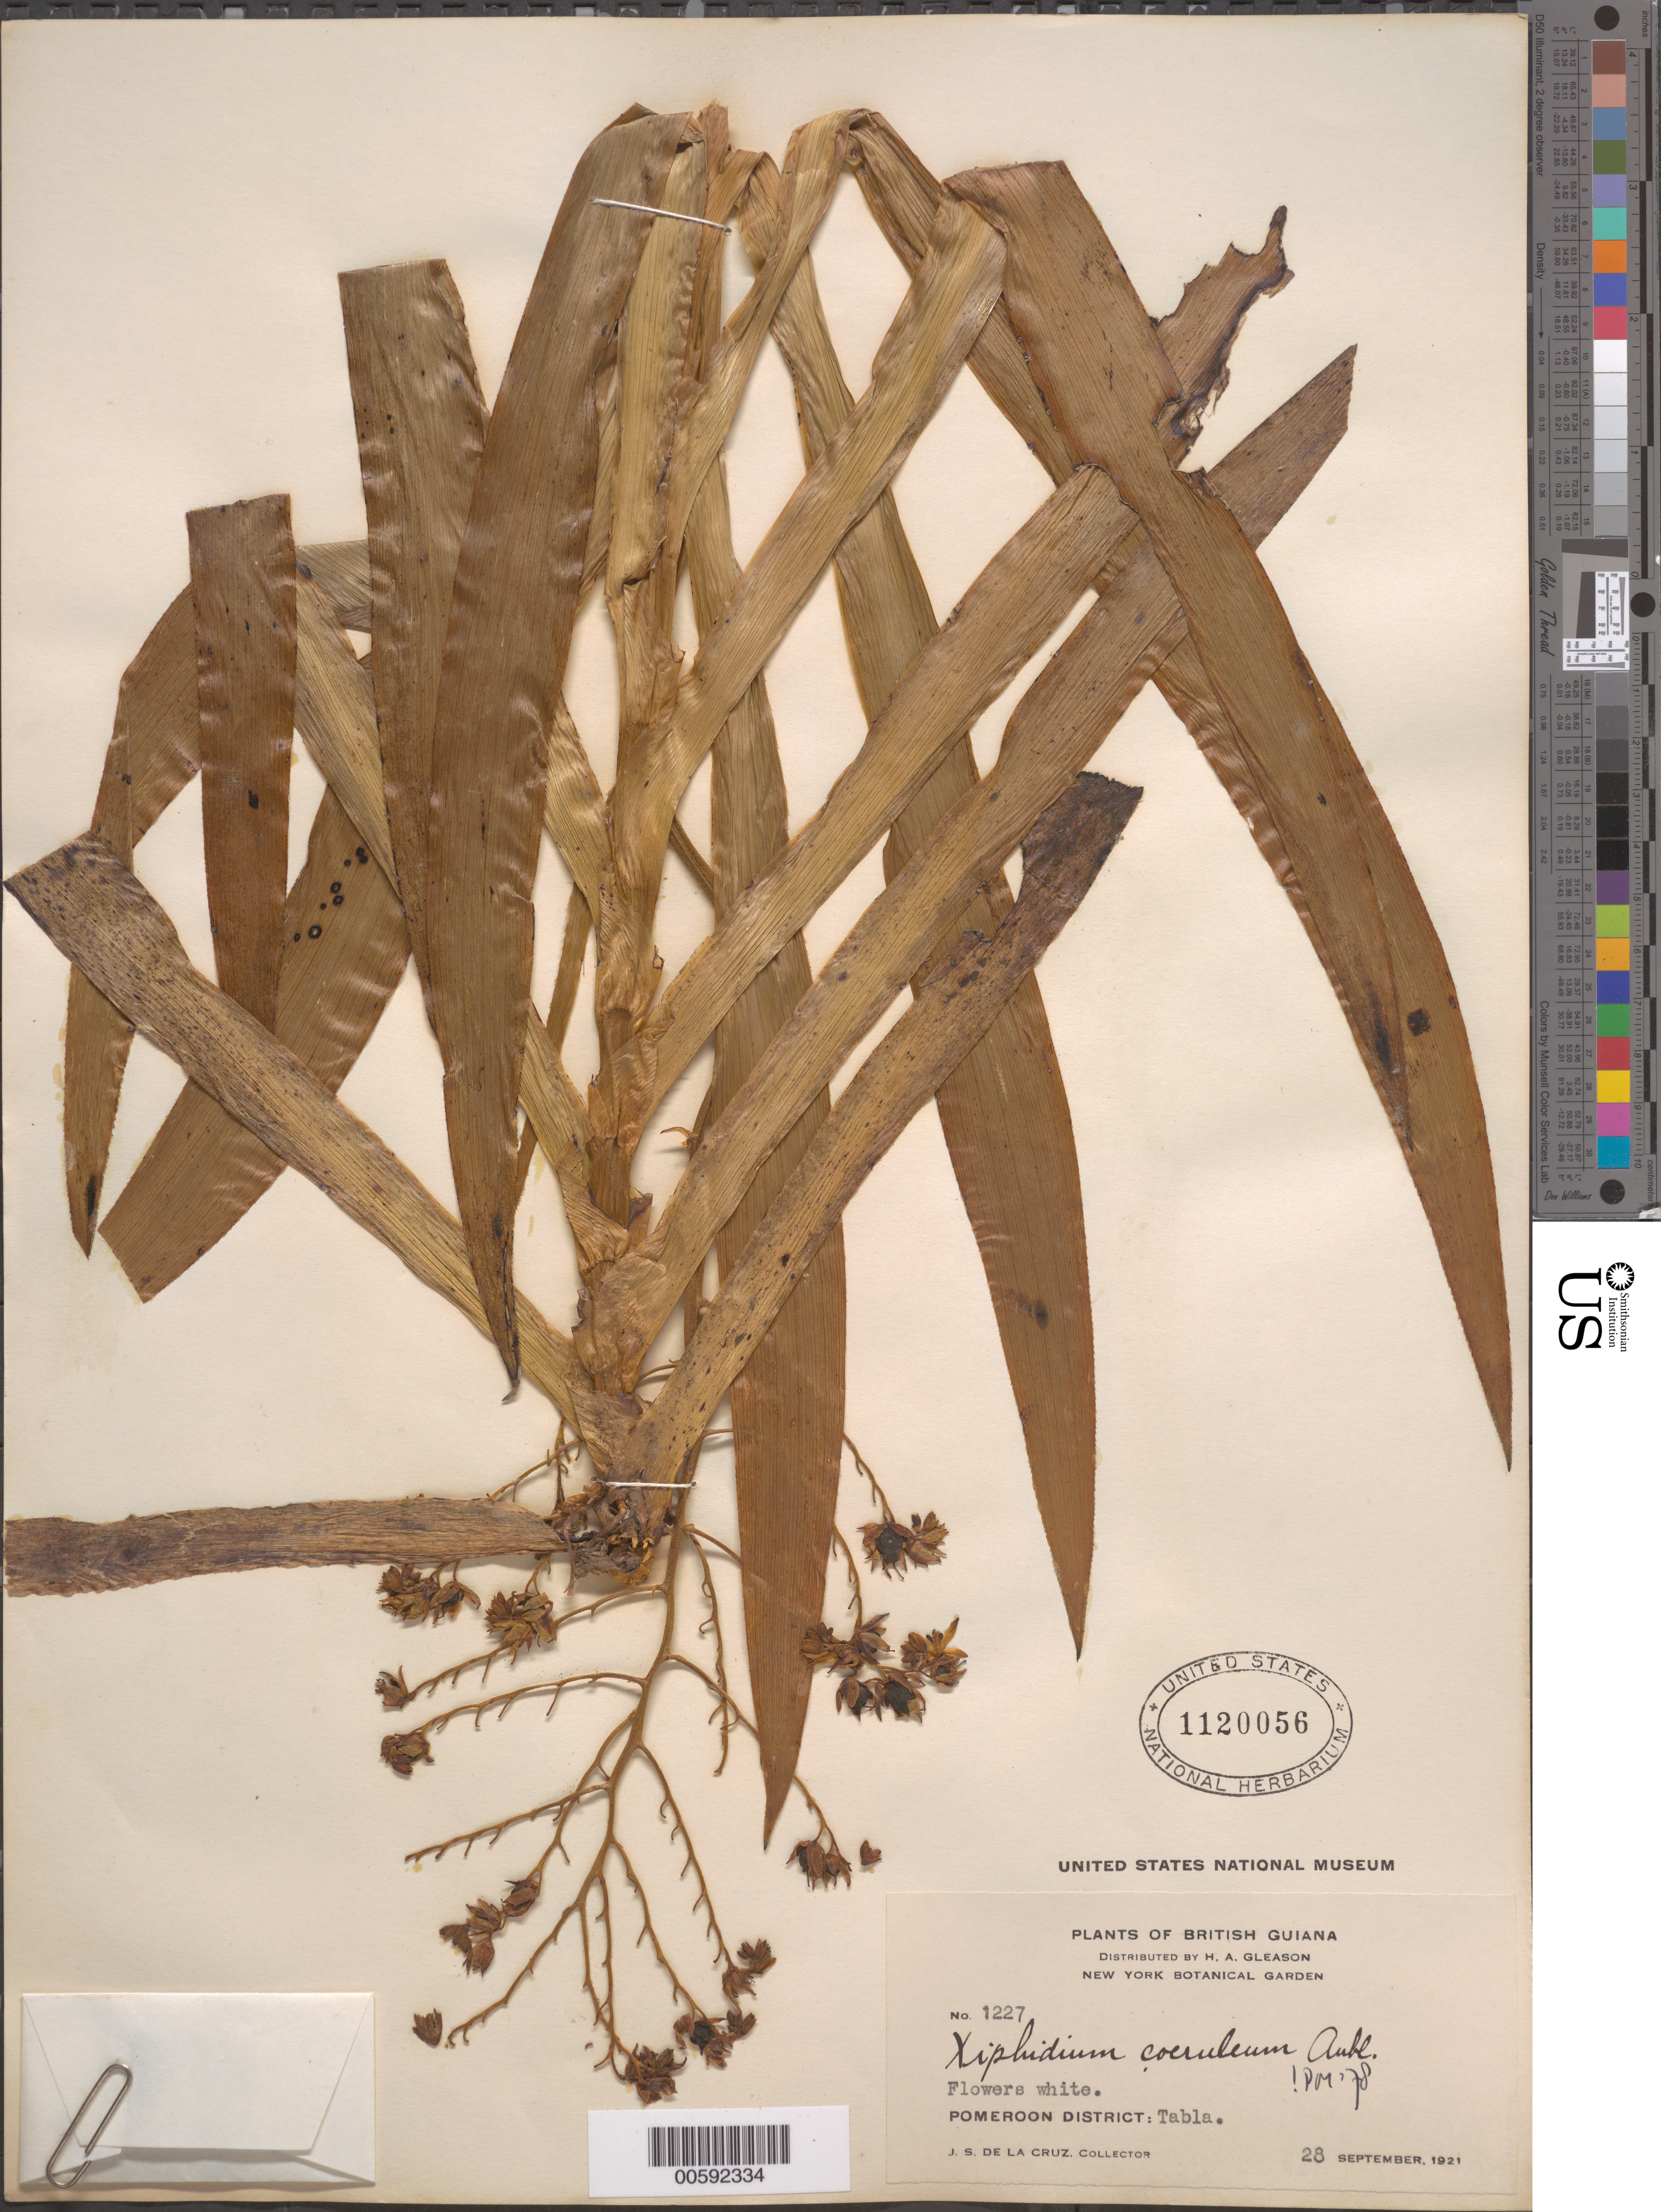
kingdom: Plantae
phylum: Tracheophyta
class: Liliopsida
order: Commelinales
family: Haemodoraceae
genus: Xiphidium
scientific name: Xiphidium caeruleum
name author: Aubl.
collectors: J. S. de la Cruz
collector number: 1227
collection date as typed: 28 Sep 1921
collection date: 1921-09-28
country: Guyana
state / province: Pomeroon-Supenaam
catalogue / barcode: US 1120056